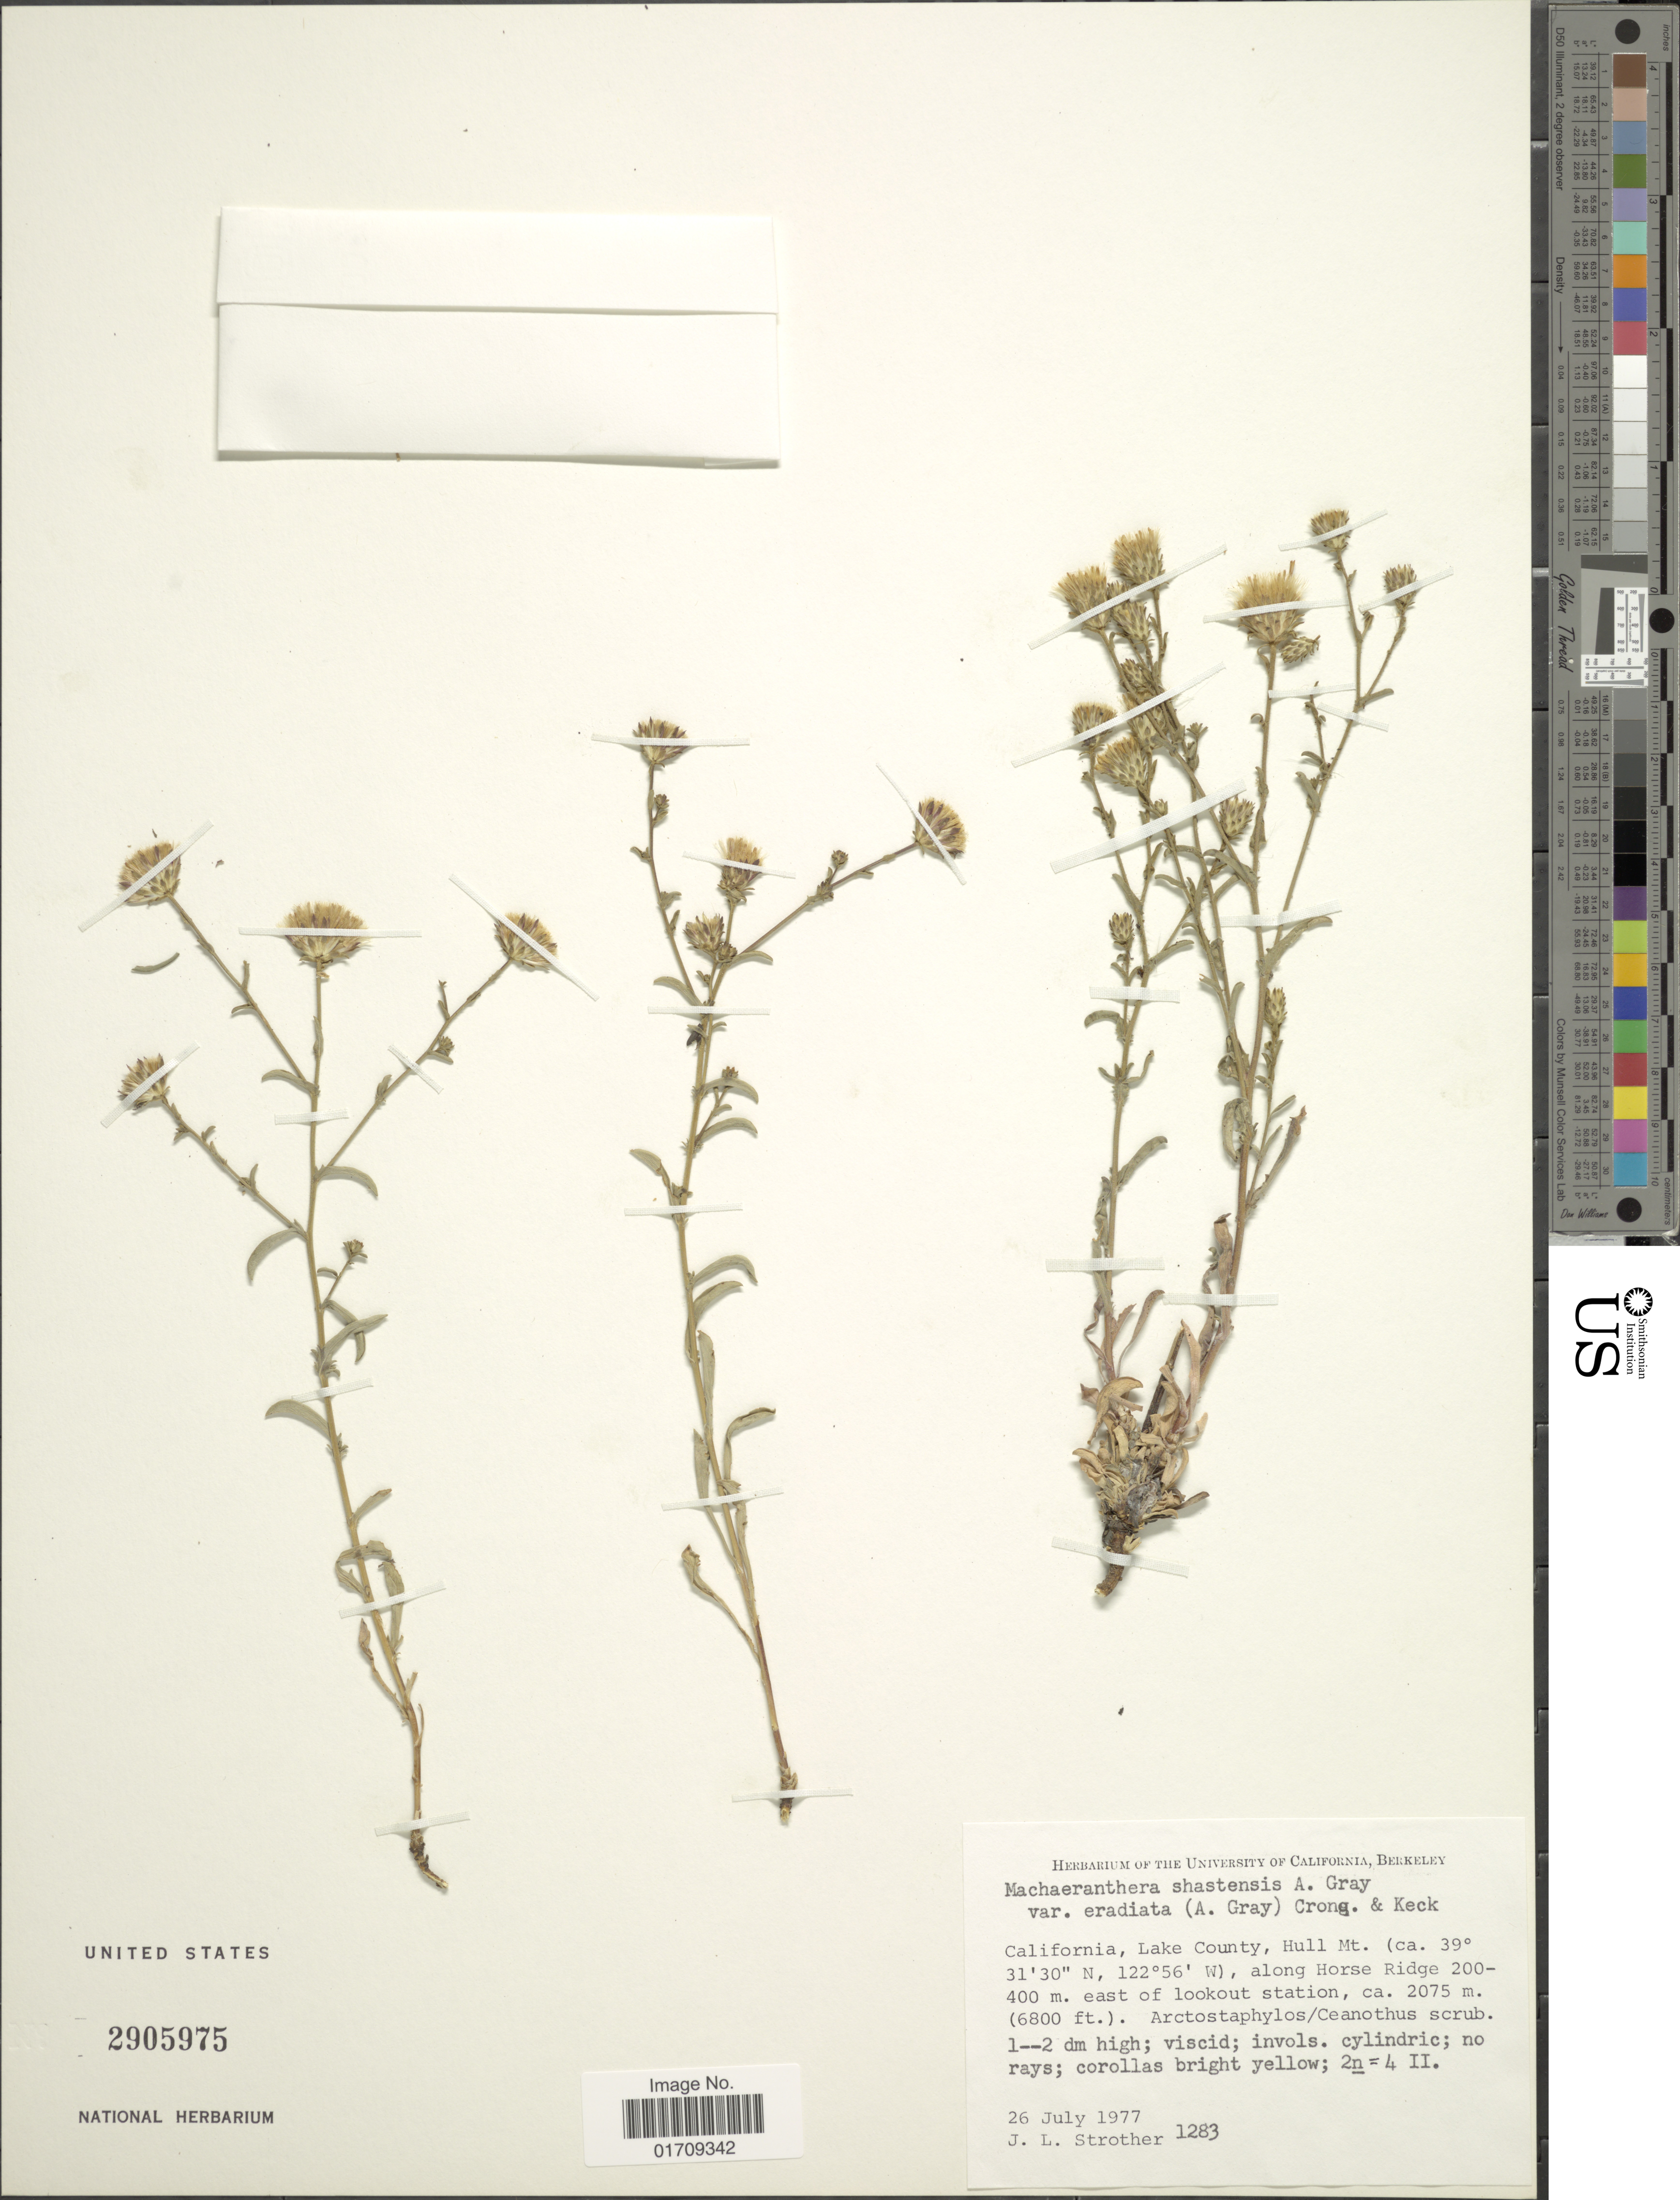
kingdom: Plantae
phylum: Tracheophyta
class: Magnoliopsida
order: Asterales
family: Asteraceae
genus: Machaeranthera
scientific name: Machaeranthera shastensis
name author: A. Gray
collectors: J. L. Strother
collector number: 1283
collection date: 1977-07-26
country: United States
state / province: California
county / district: Lake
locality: Lake County, Hull Mt., along Horse Ridge 200-400 m. east of lookout station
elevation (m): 2075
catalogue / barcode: US 2905975